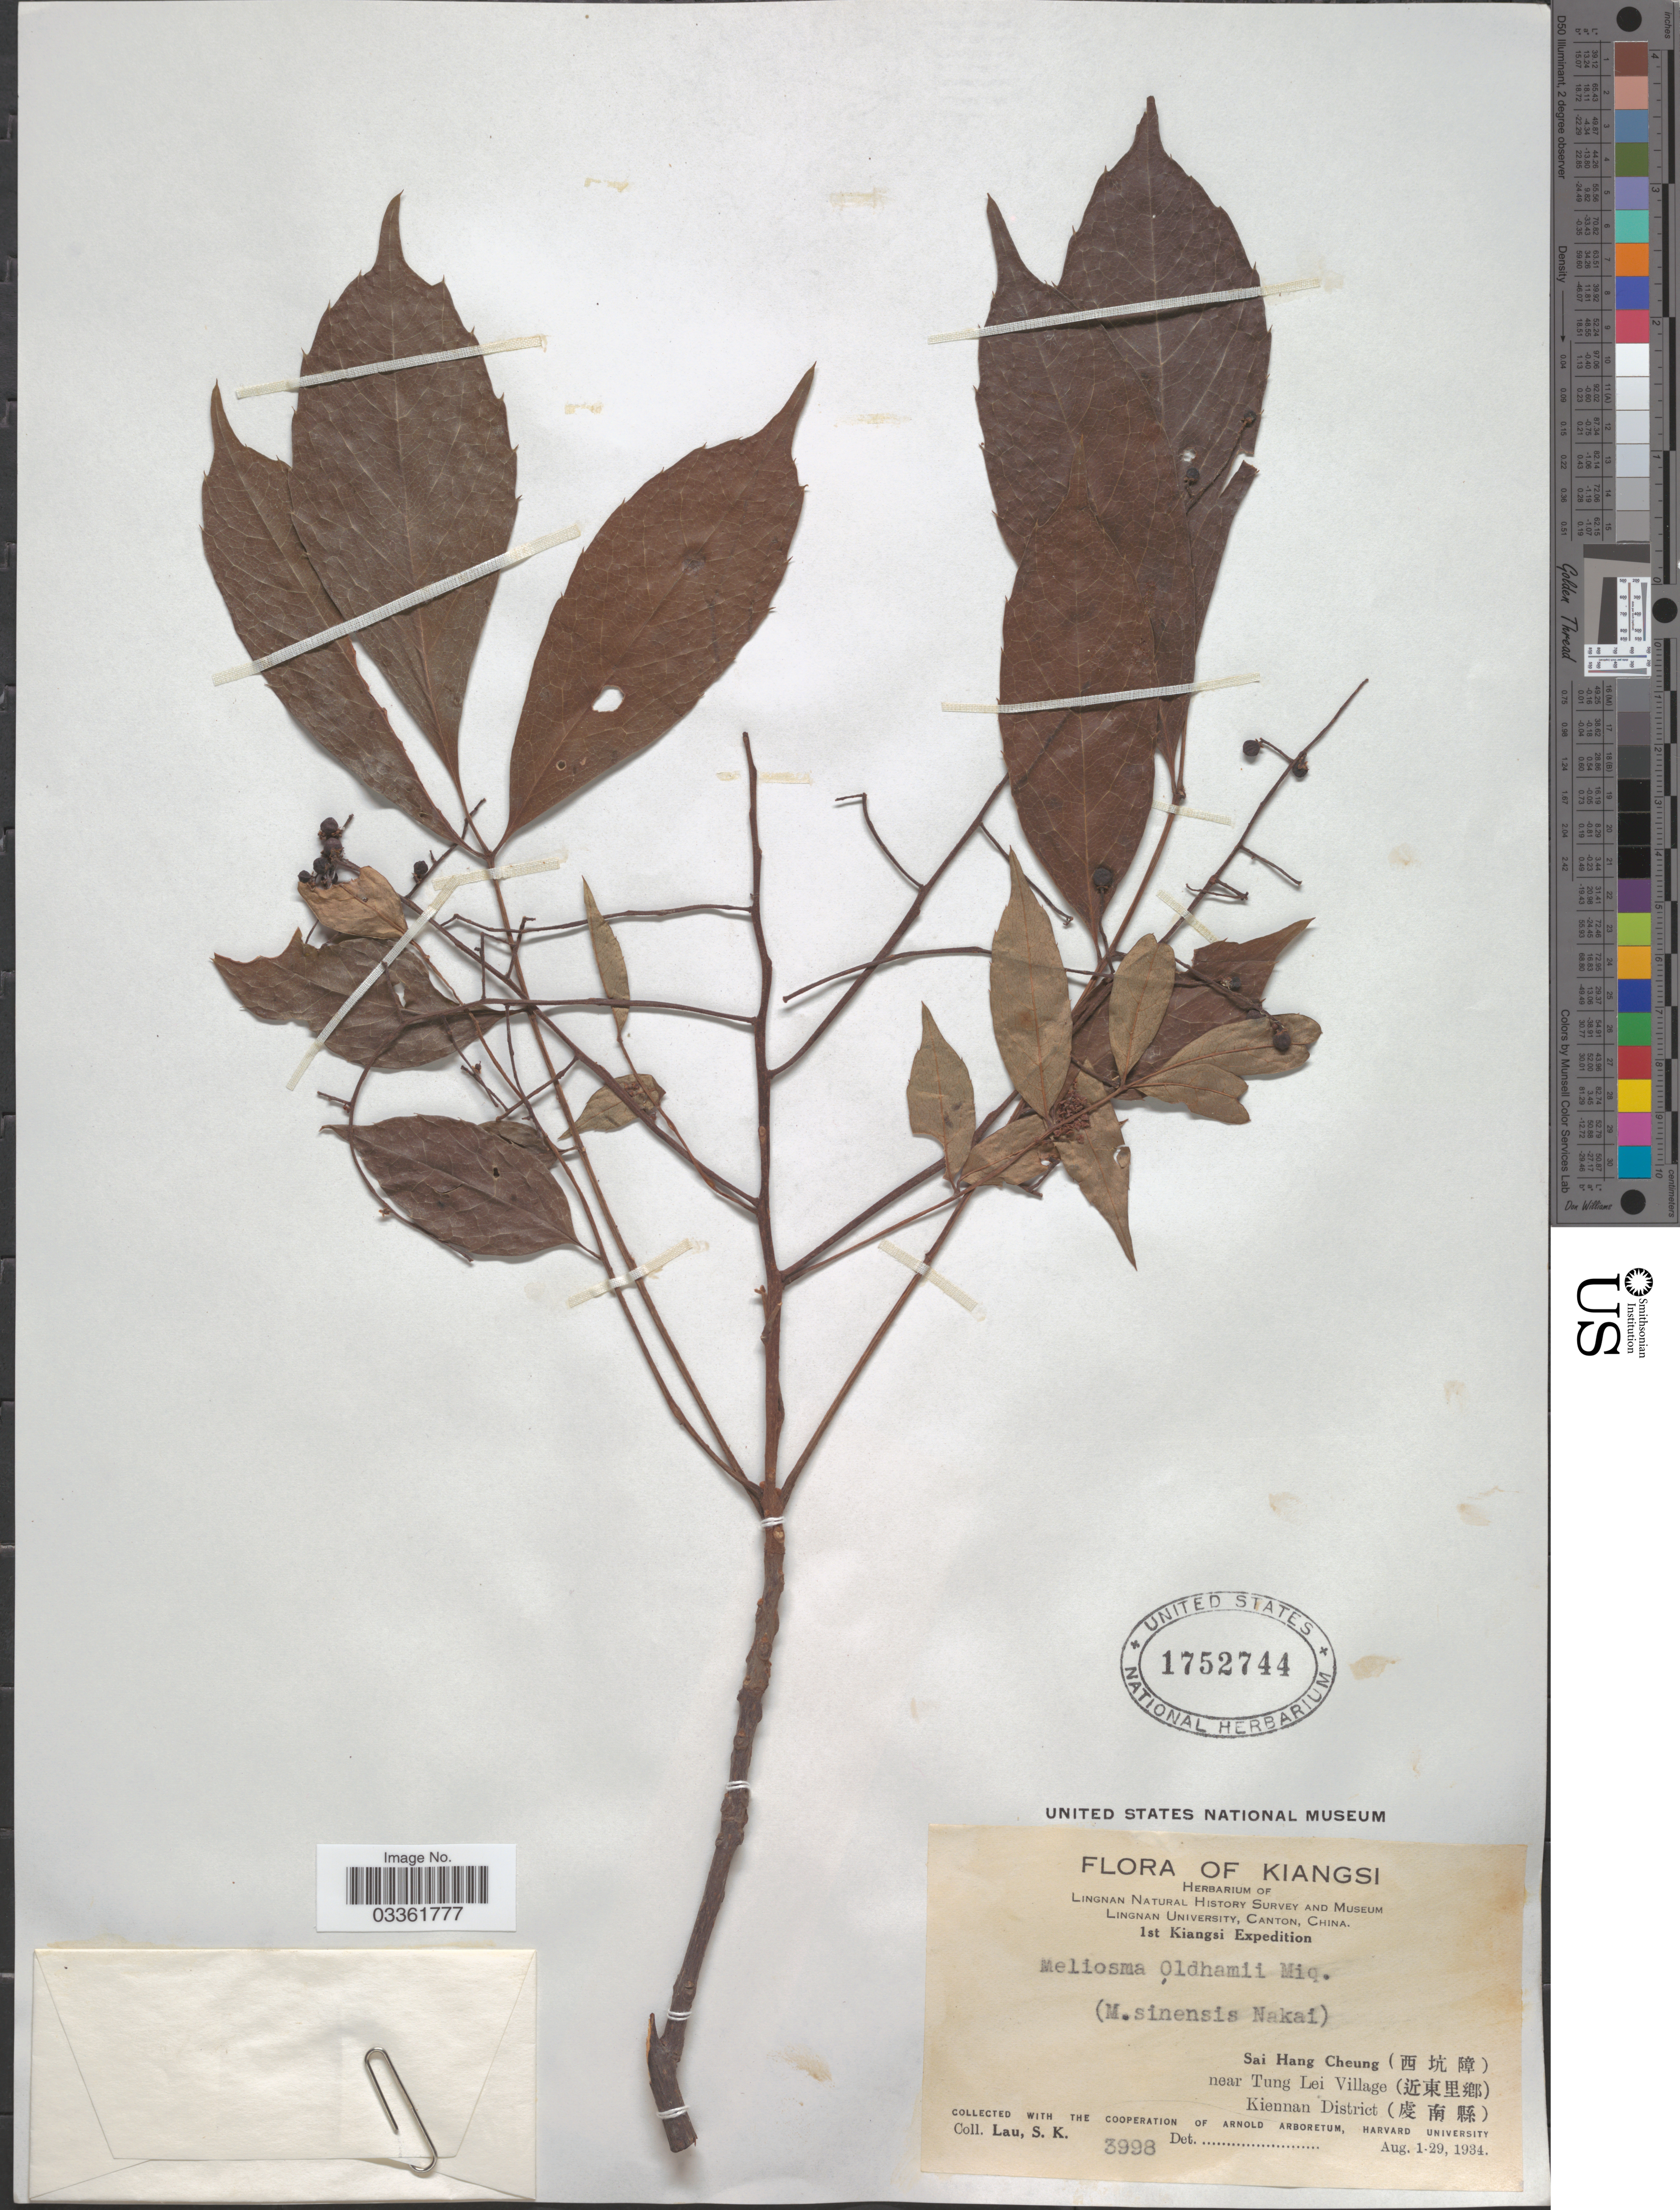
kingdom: Plantae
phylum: Tracheophyta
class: Magnoliopsida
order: Proteales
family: Sabiaceae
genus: Meliosma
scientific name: Meliosma rhoifolia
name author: Maxim.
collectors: S. K. Lau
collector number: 3998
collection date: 1934-08-01/1934-08-29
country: China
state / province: Jiangxi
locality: Kiangsi. Sai Hang Cheung (X) near Tung Lei Village (X). Kiennan District (X).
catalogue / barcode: US 1752744